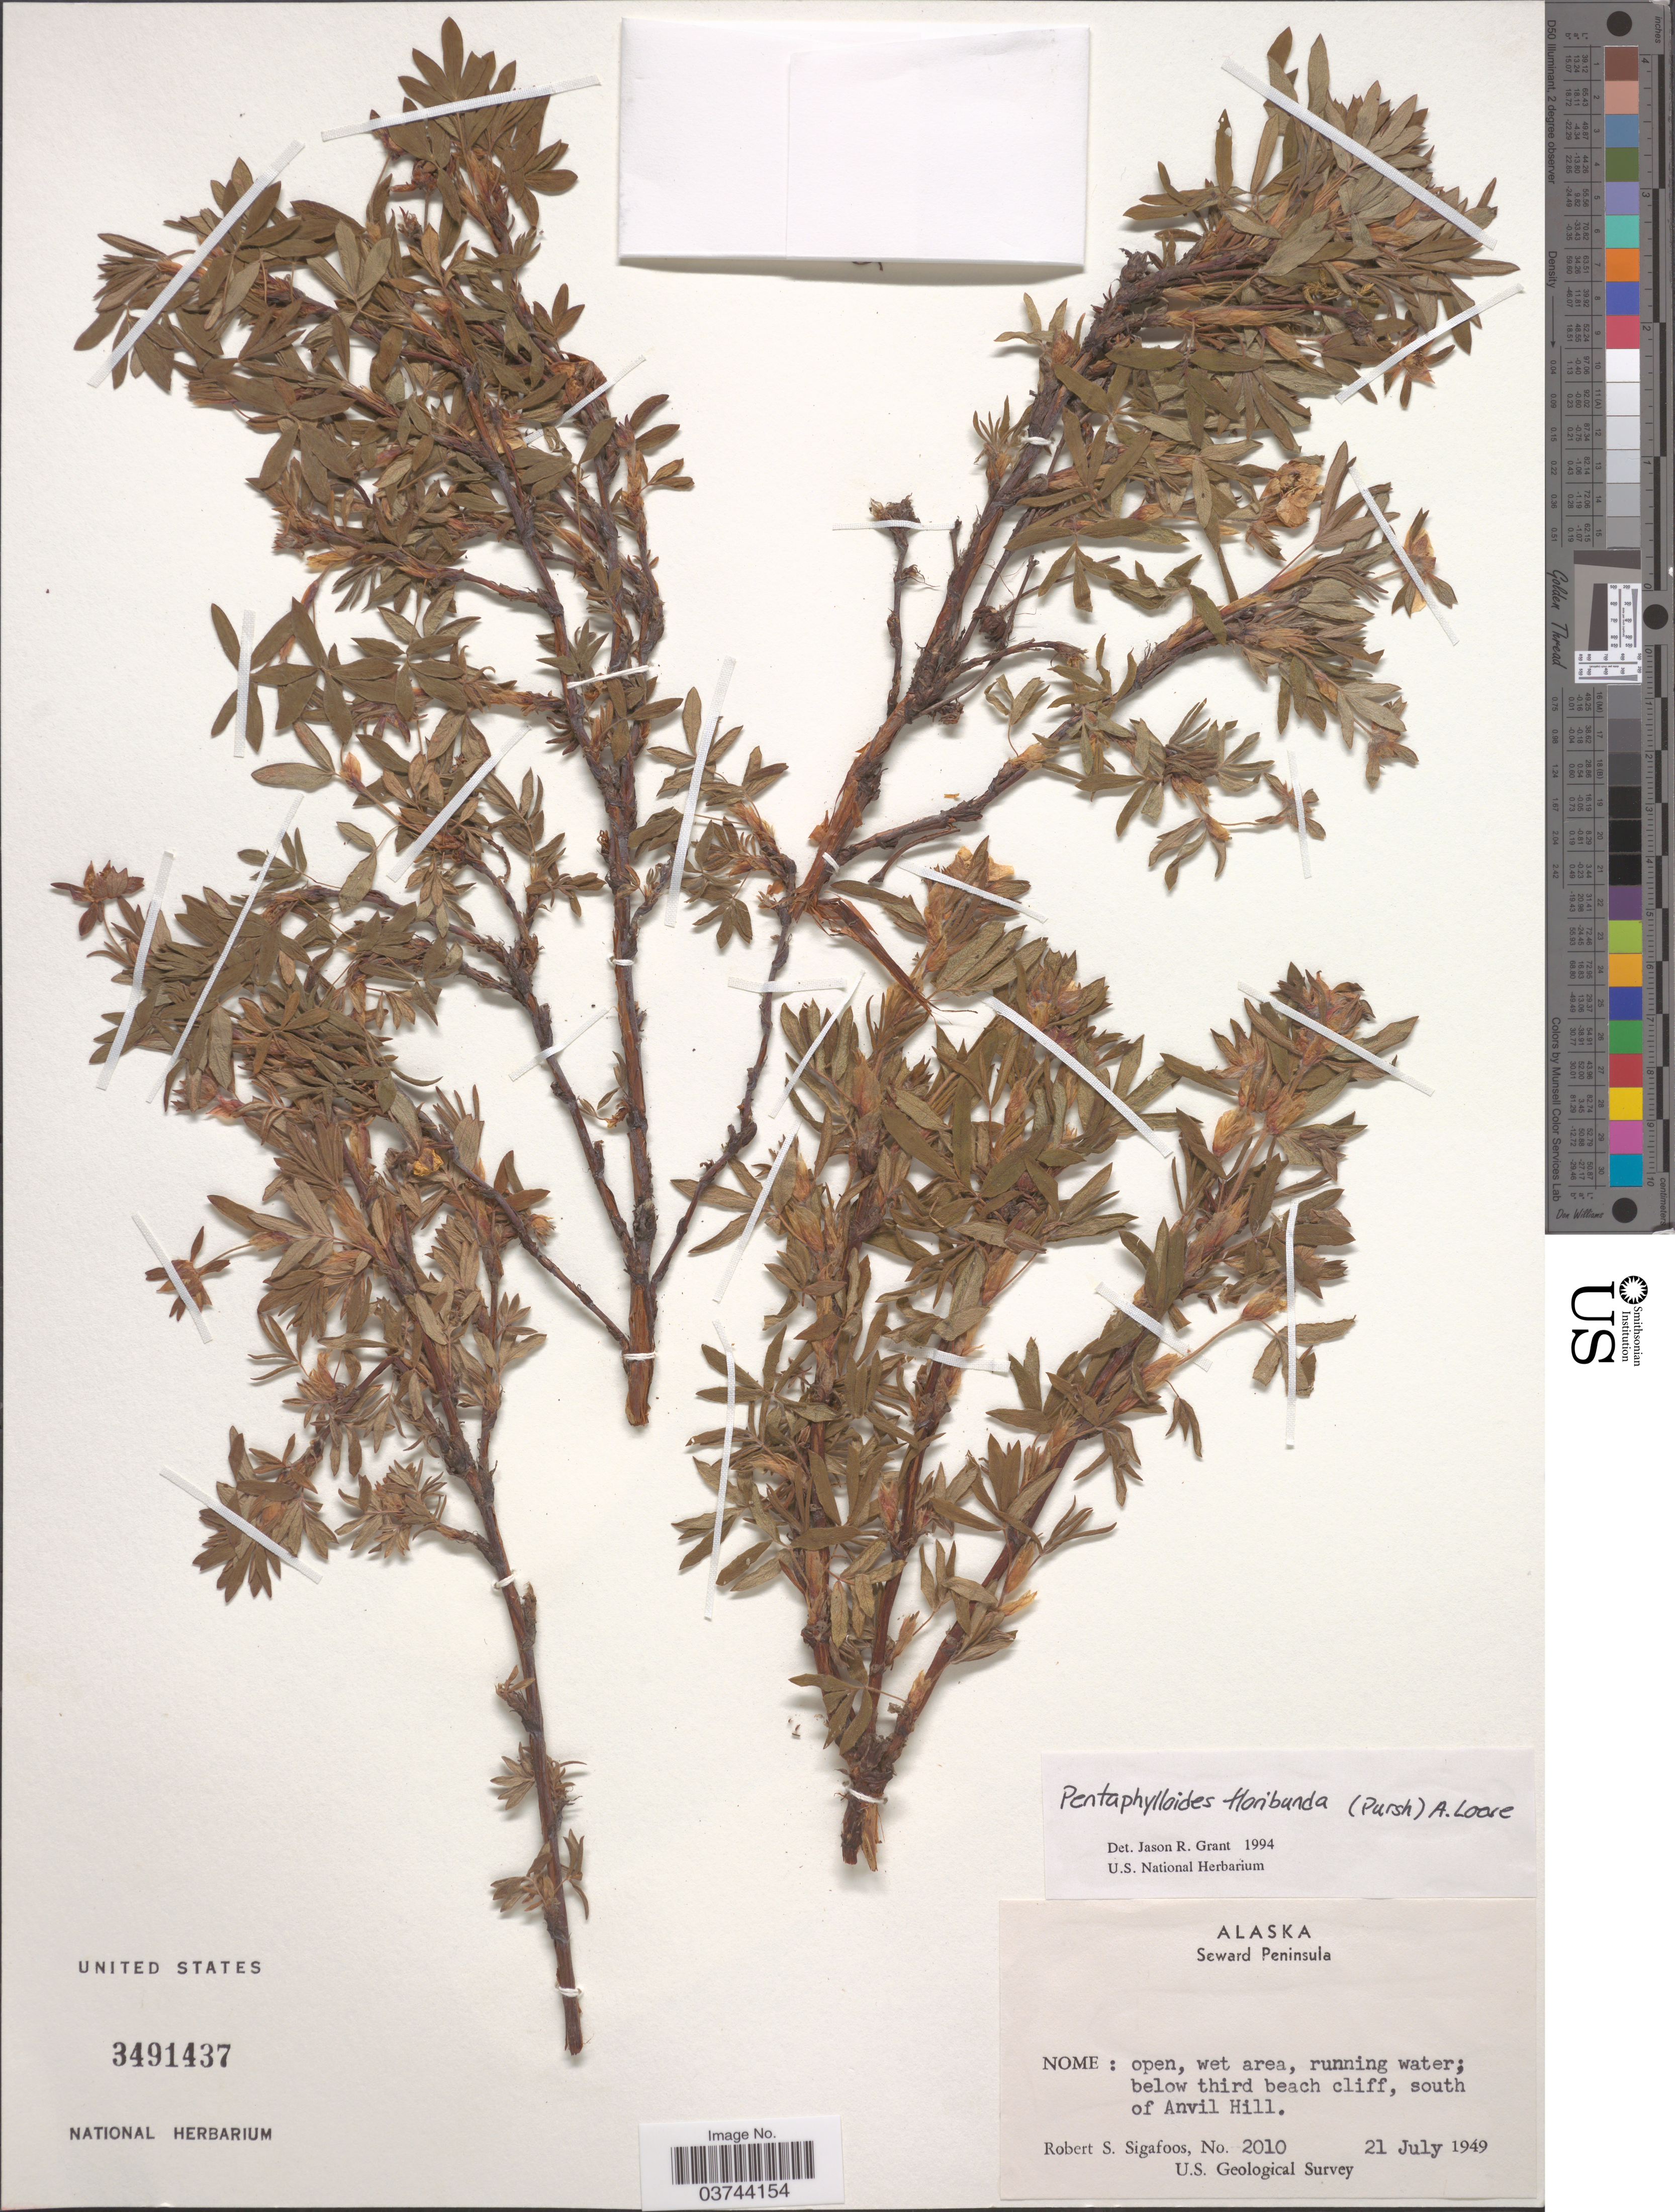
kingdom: Plantae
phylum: Tracheophyta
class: Magnoliopsida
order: Rosales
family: Rosaceae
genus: Dasiphora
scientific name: Dasiphora fruticosa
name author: (L.) Rydb.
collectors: R. Sigafoos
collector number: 2010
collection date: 1949-07-21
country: United States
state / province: Alaska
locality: Seward Peninsula. Nome: open, wet area, running water; below third beach cliff, south of Anvil Hill.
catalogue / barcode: US 3491437